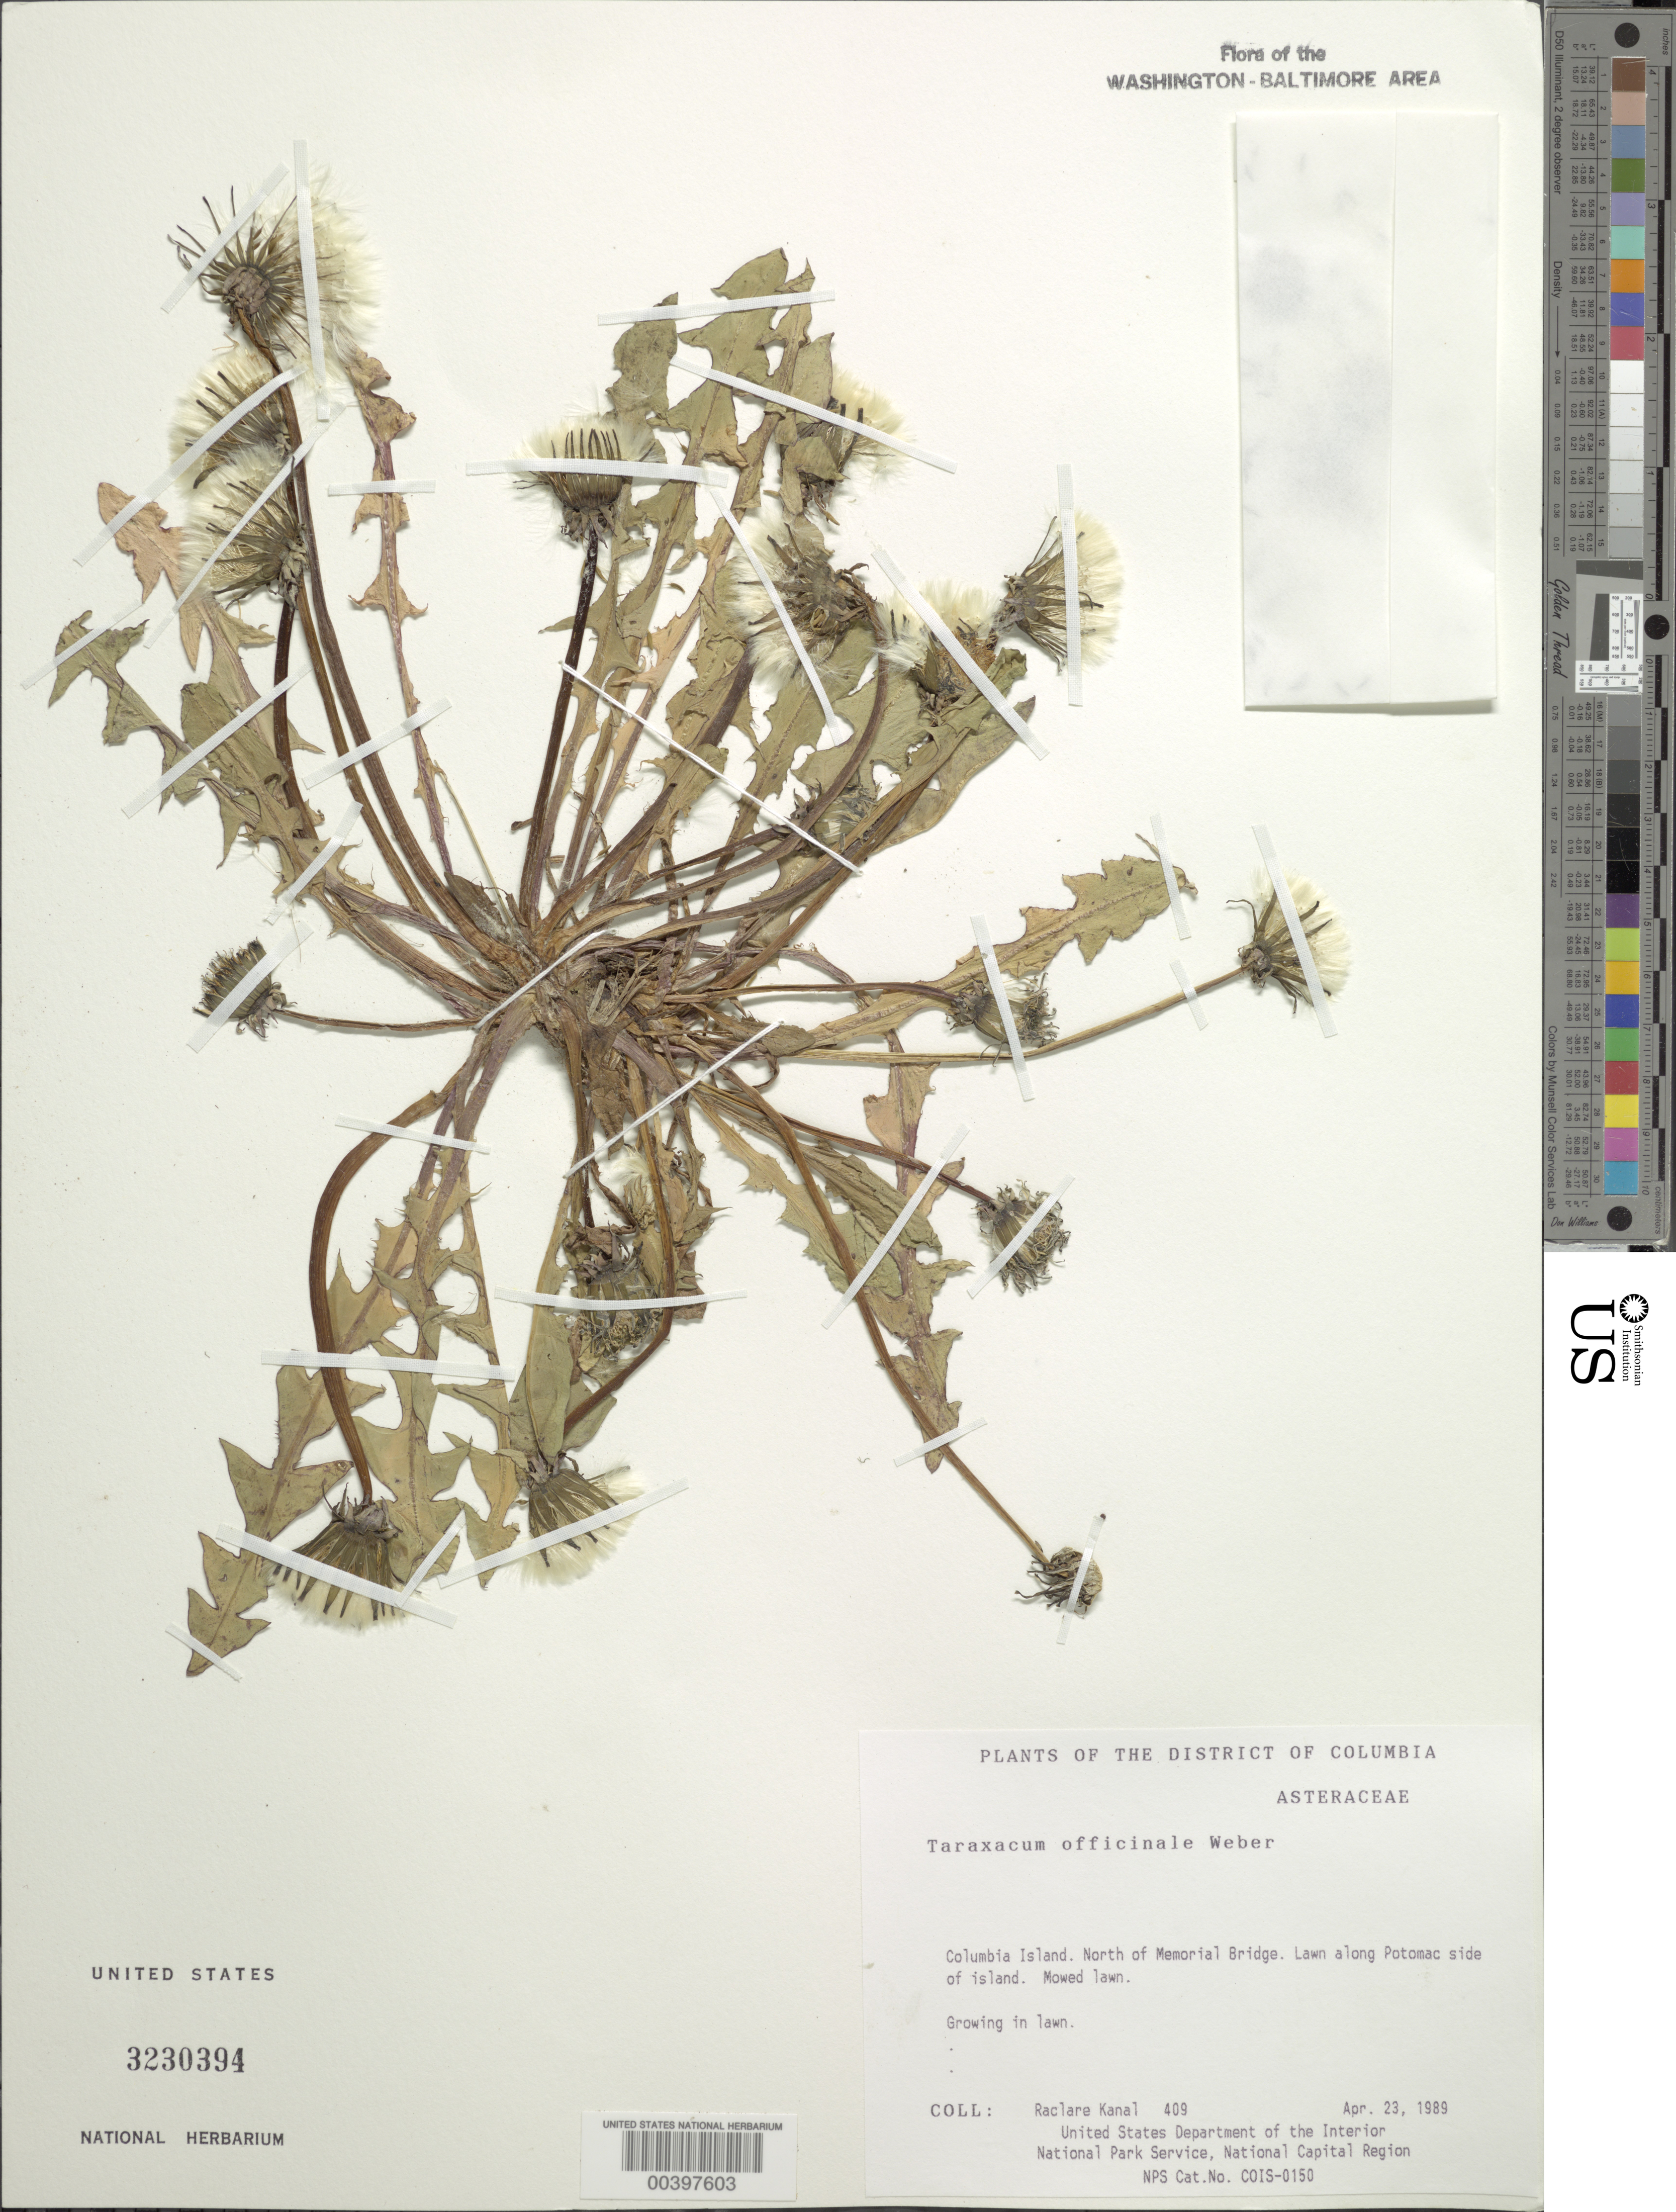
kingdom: Plantae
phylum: Tracheophyta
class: Magnoliopsida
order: Asterales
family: Asteraceae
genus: Taraxacum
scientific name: Taraxacum officinale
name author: G.H. Weber ex F.H. Wigg.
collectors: R. Kanal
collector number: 409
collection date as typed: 23 Apr 1989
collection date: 1989-04-23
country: United States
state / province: District of Columbia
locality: Columbia Island Columbia Island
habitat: Mowed lawn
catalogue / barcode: US 3230394